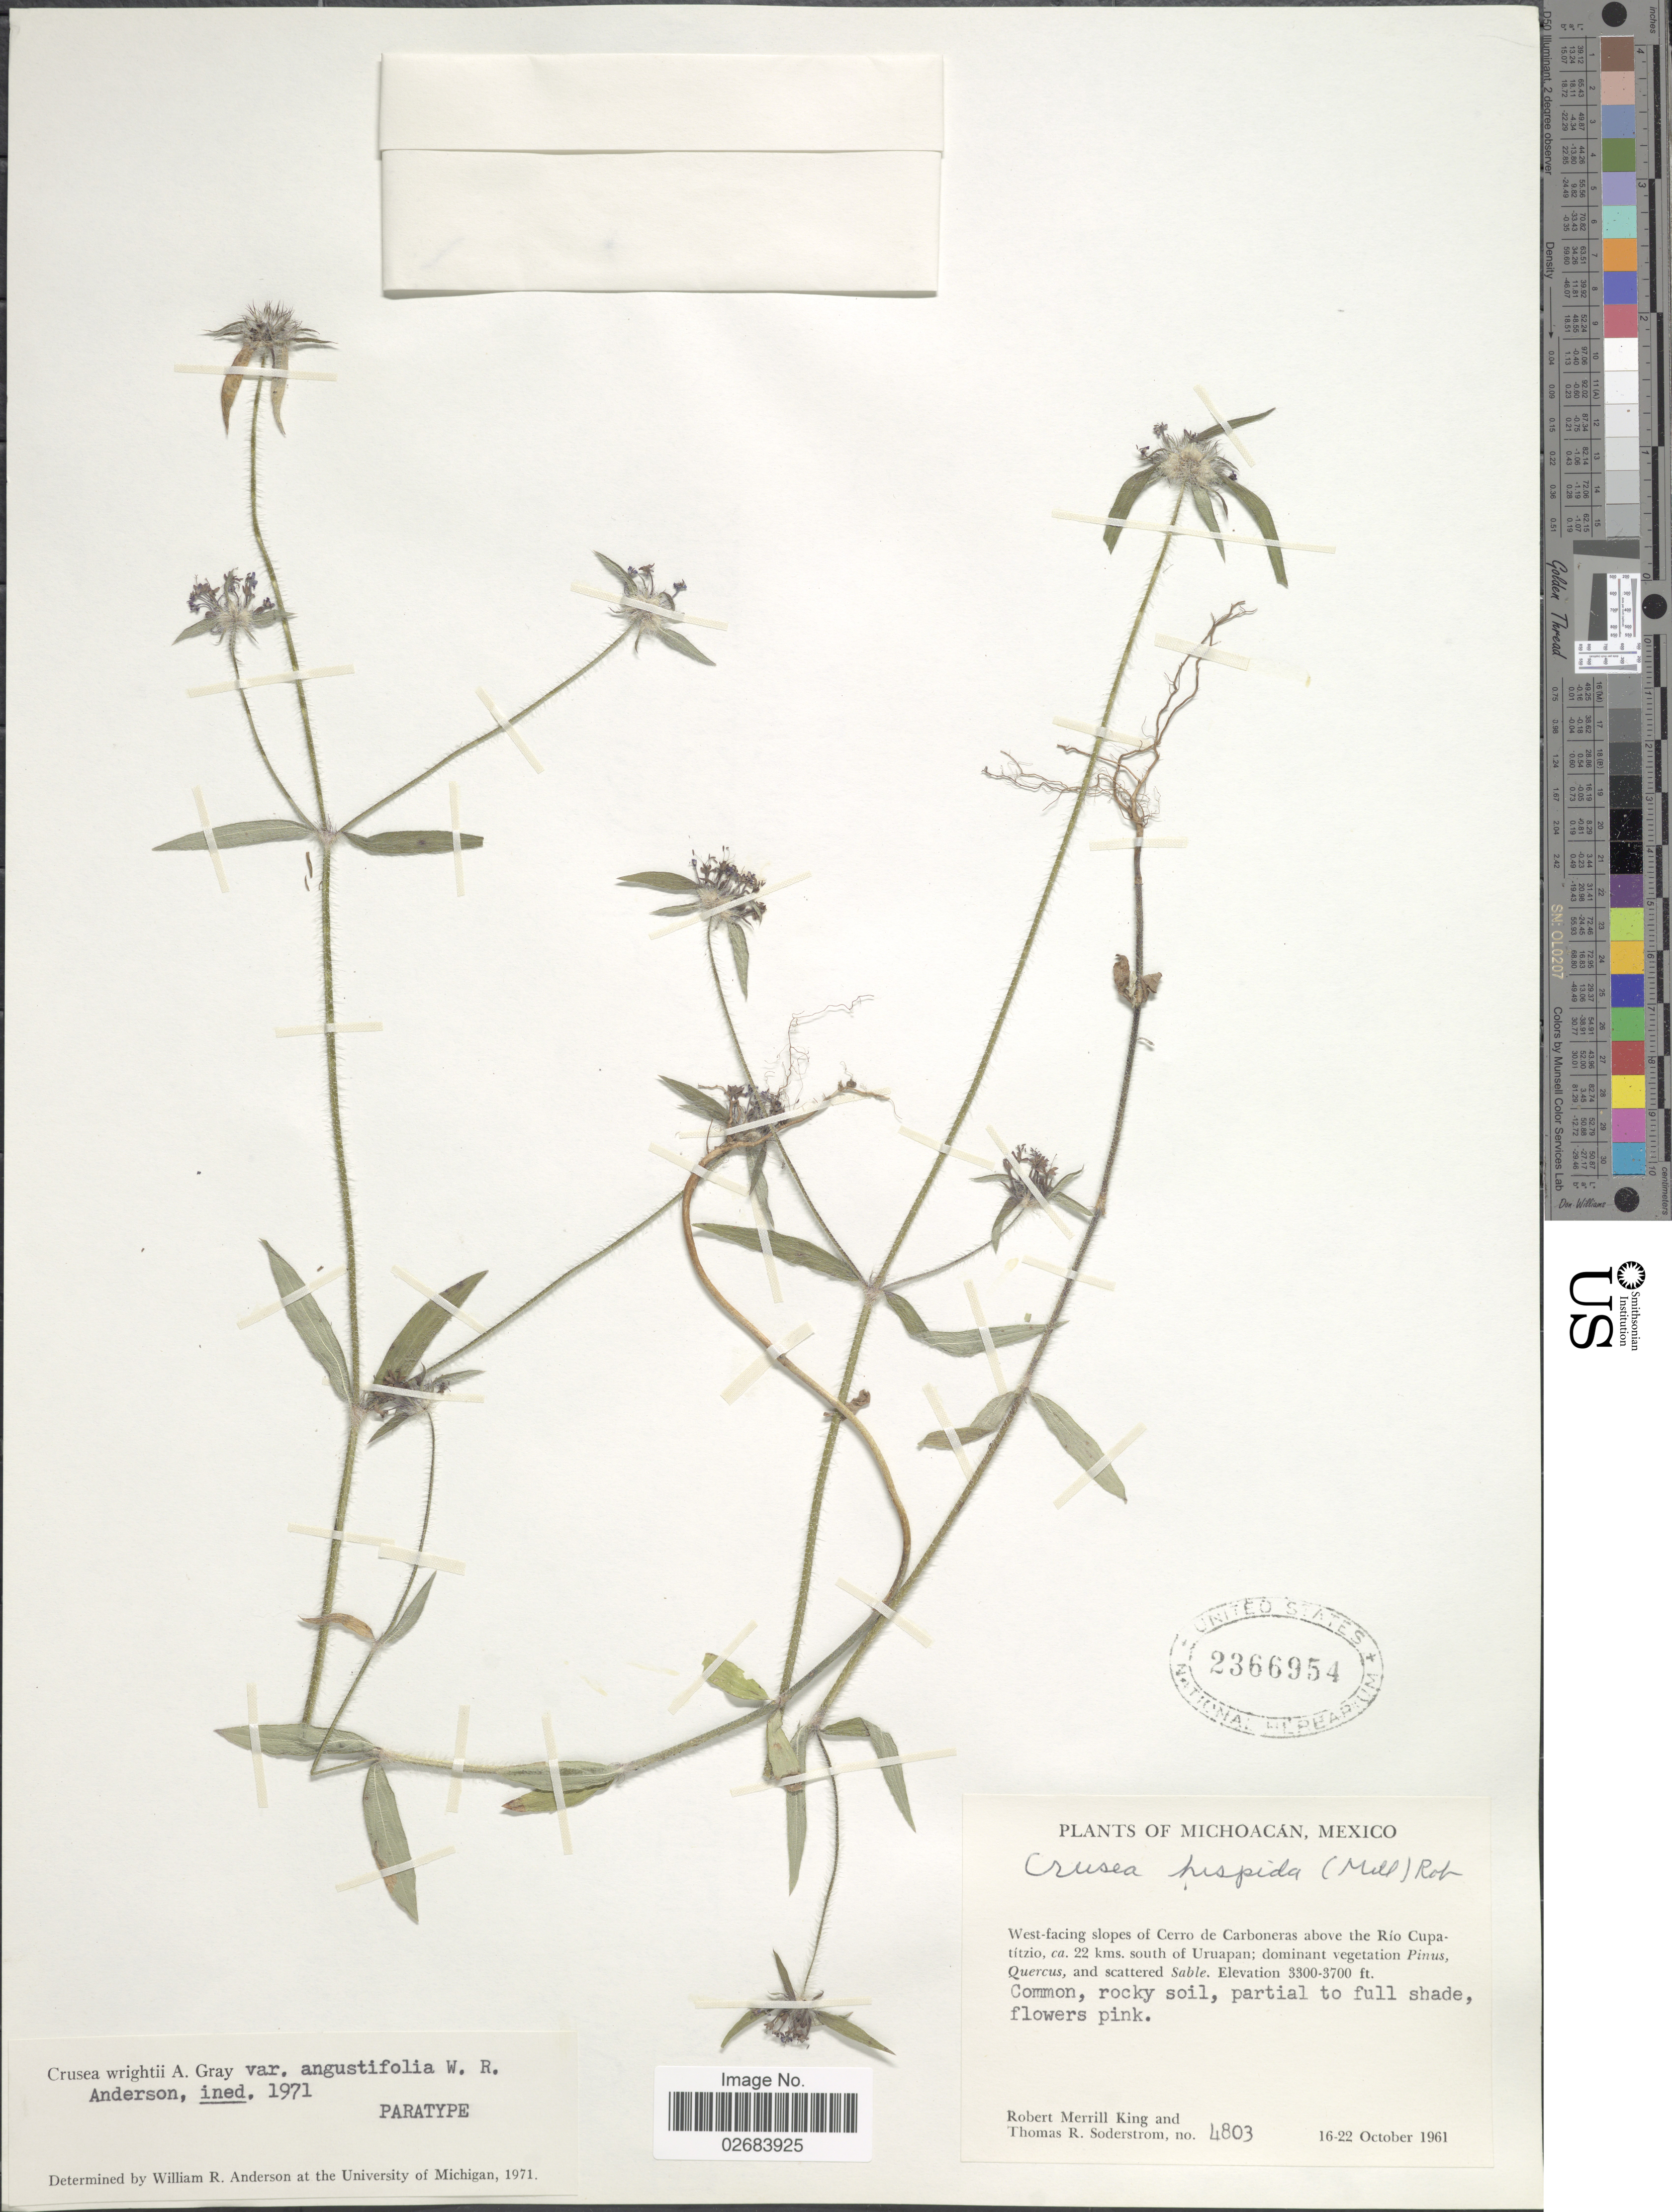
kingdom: Plantae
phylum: Tracheophyta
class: Magnoliopsida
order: Gentianales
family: Rubiaceae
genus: Crusea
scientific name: Crusea wrightii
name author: A. Gray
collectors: R. M. King & T. R. Soderstrom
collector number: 4803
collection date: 1961-10-16/1961-10-22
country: Mexico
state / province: Michoacán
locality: West-facing slopes of Cerro de Carboneras above the Rio Cupatitzio, ca. 2 kms. south of Uruapan.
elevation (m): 1006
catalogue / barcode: US 2366954